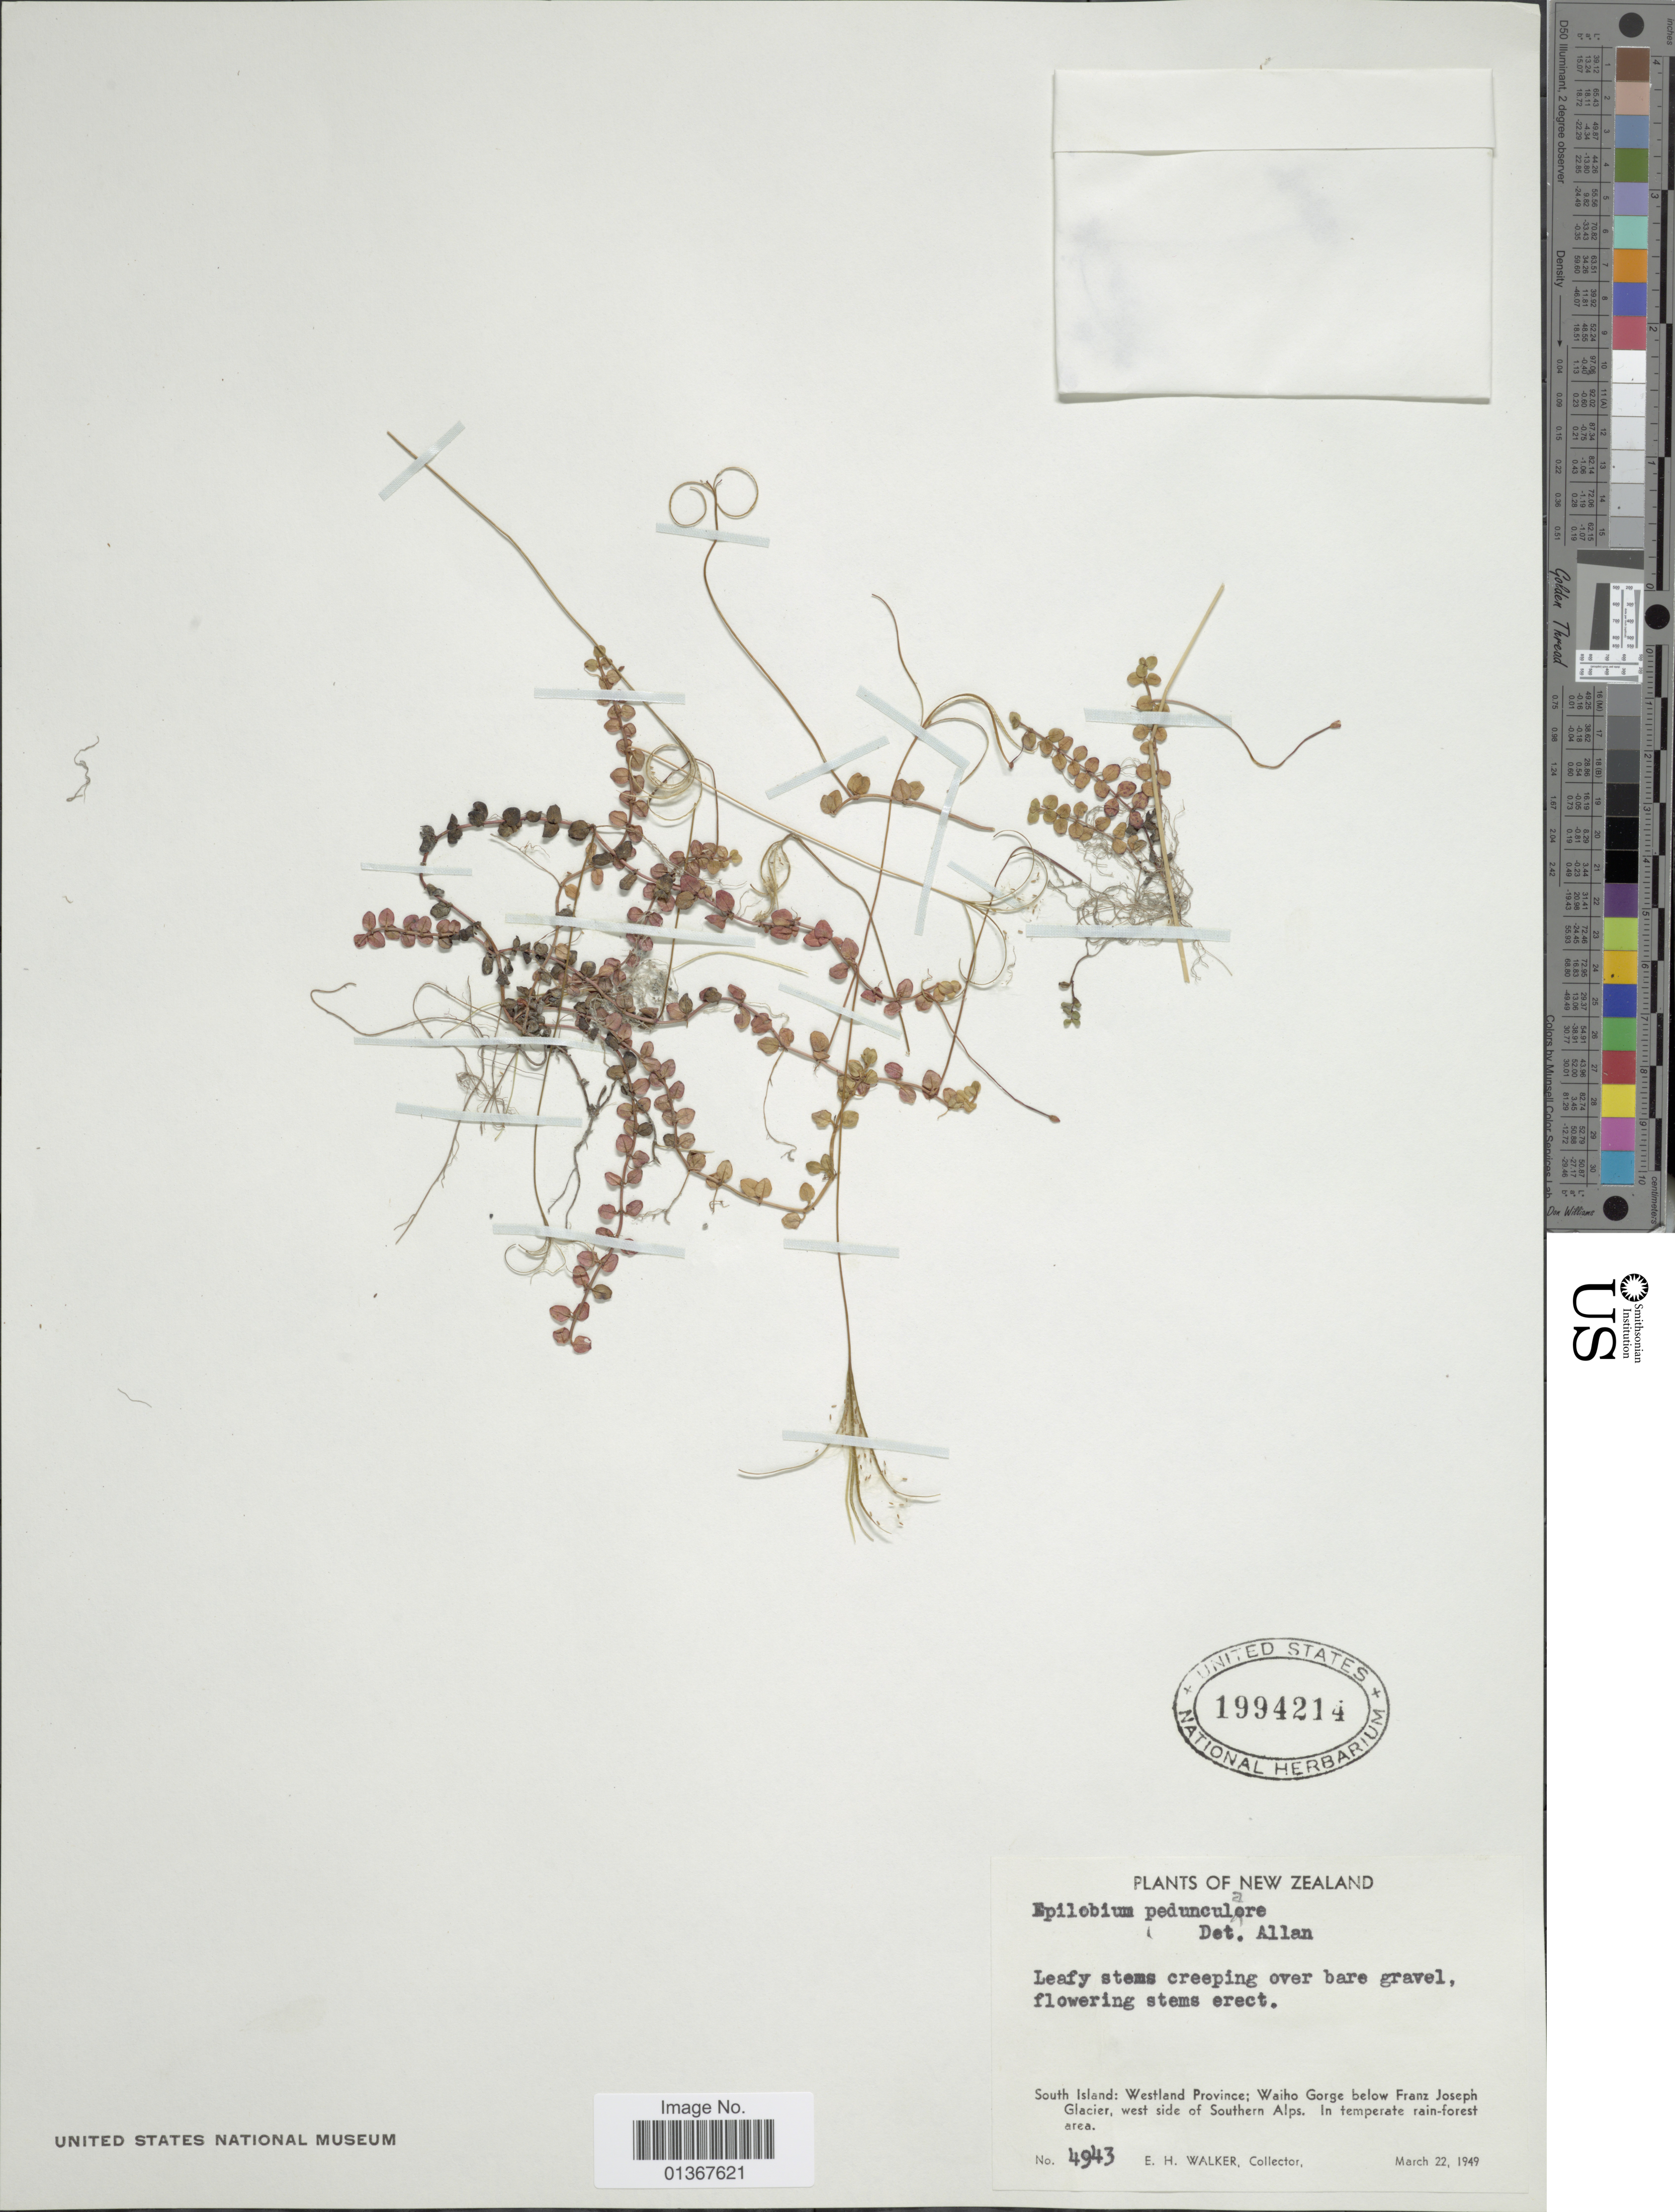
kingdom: Plantae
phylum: Tracheophyta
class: Magnoliopsida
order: Myrtales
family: Onagraceae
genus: Epilobium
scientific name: Epilobium pedunculare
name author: A. Cunn.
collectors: E. H. Walker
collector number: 4943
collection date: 1949-03-22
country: New Zealand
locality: South Island: Westland Province; Waiho Gorge below Franz Joseph Glacier, west side of Southern Alps.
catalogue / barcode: US 1994214